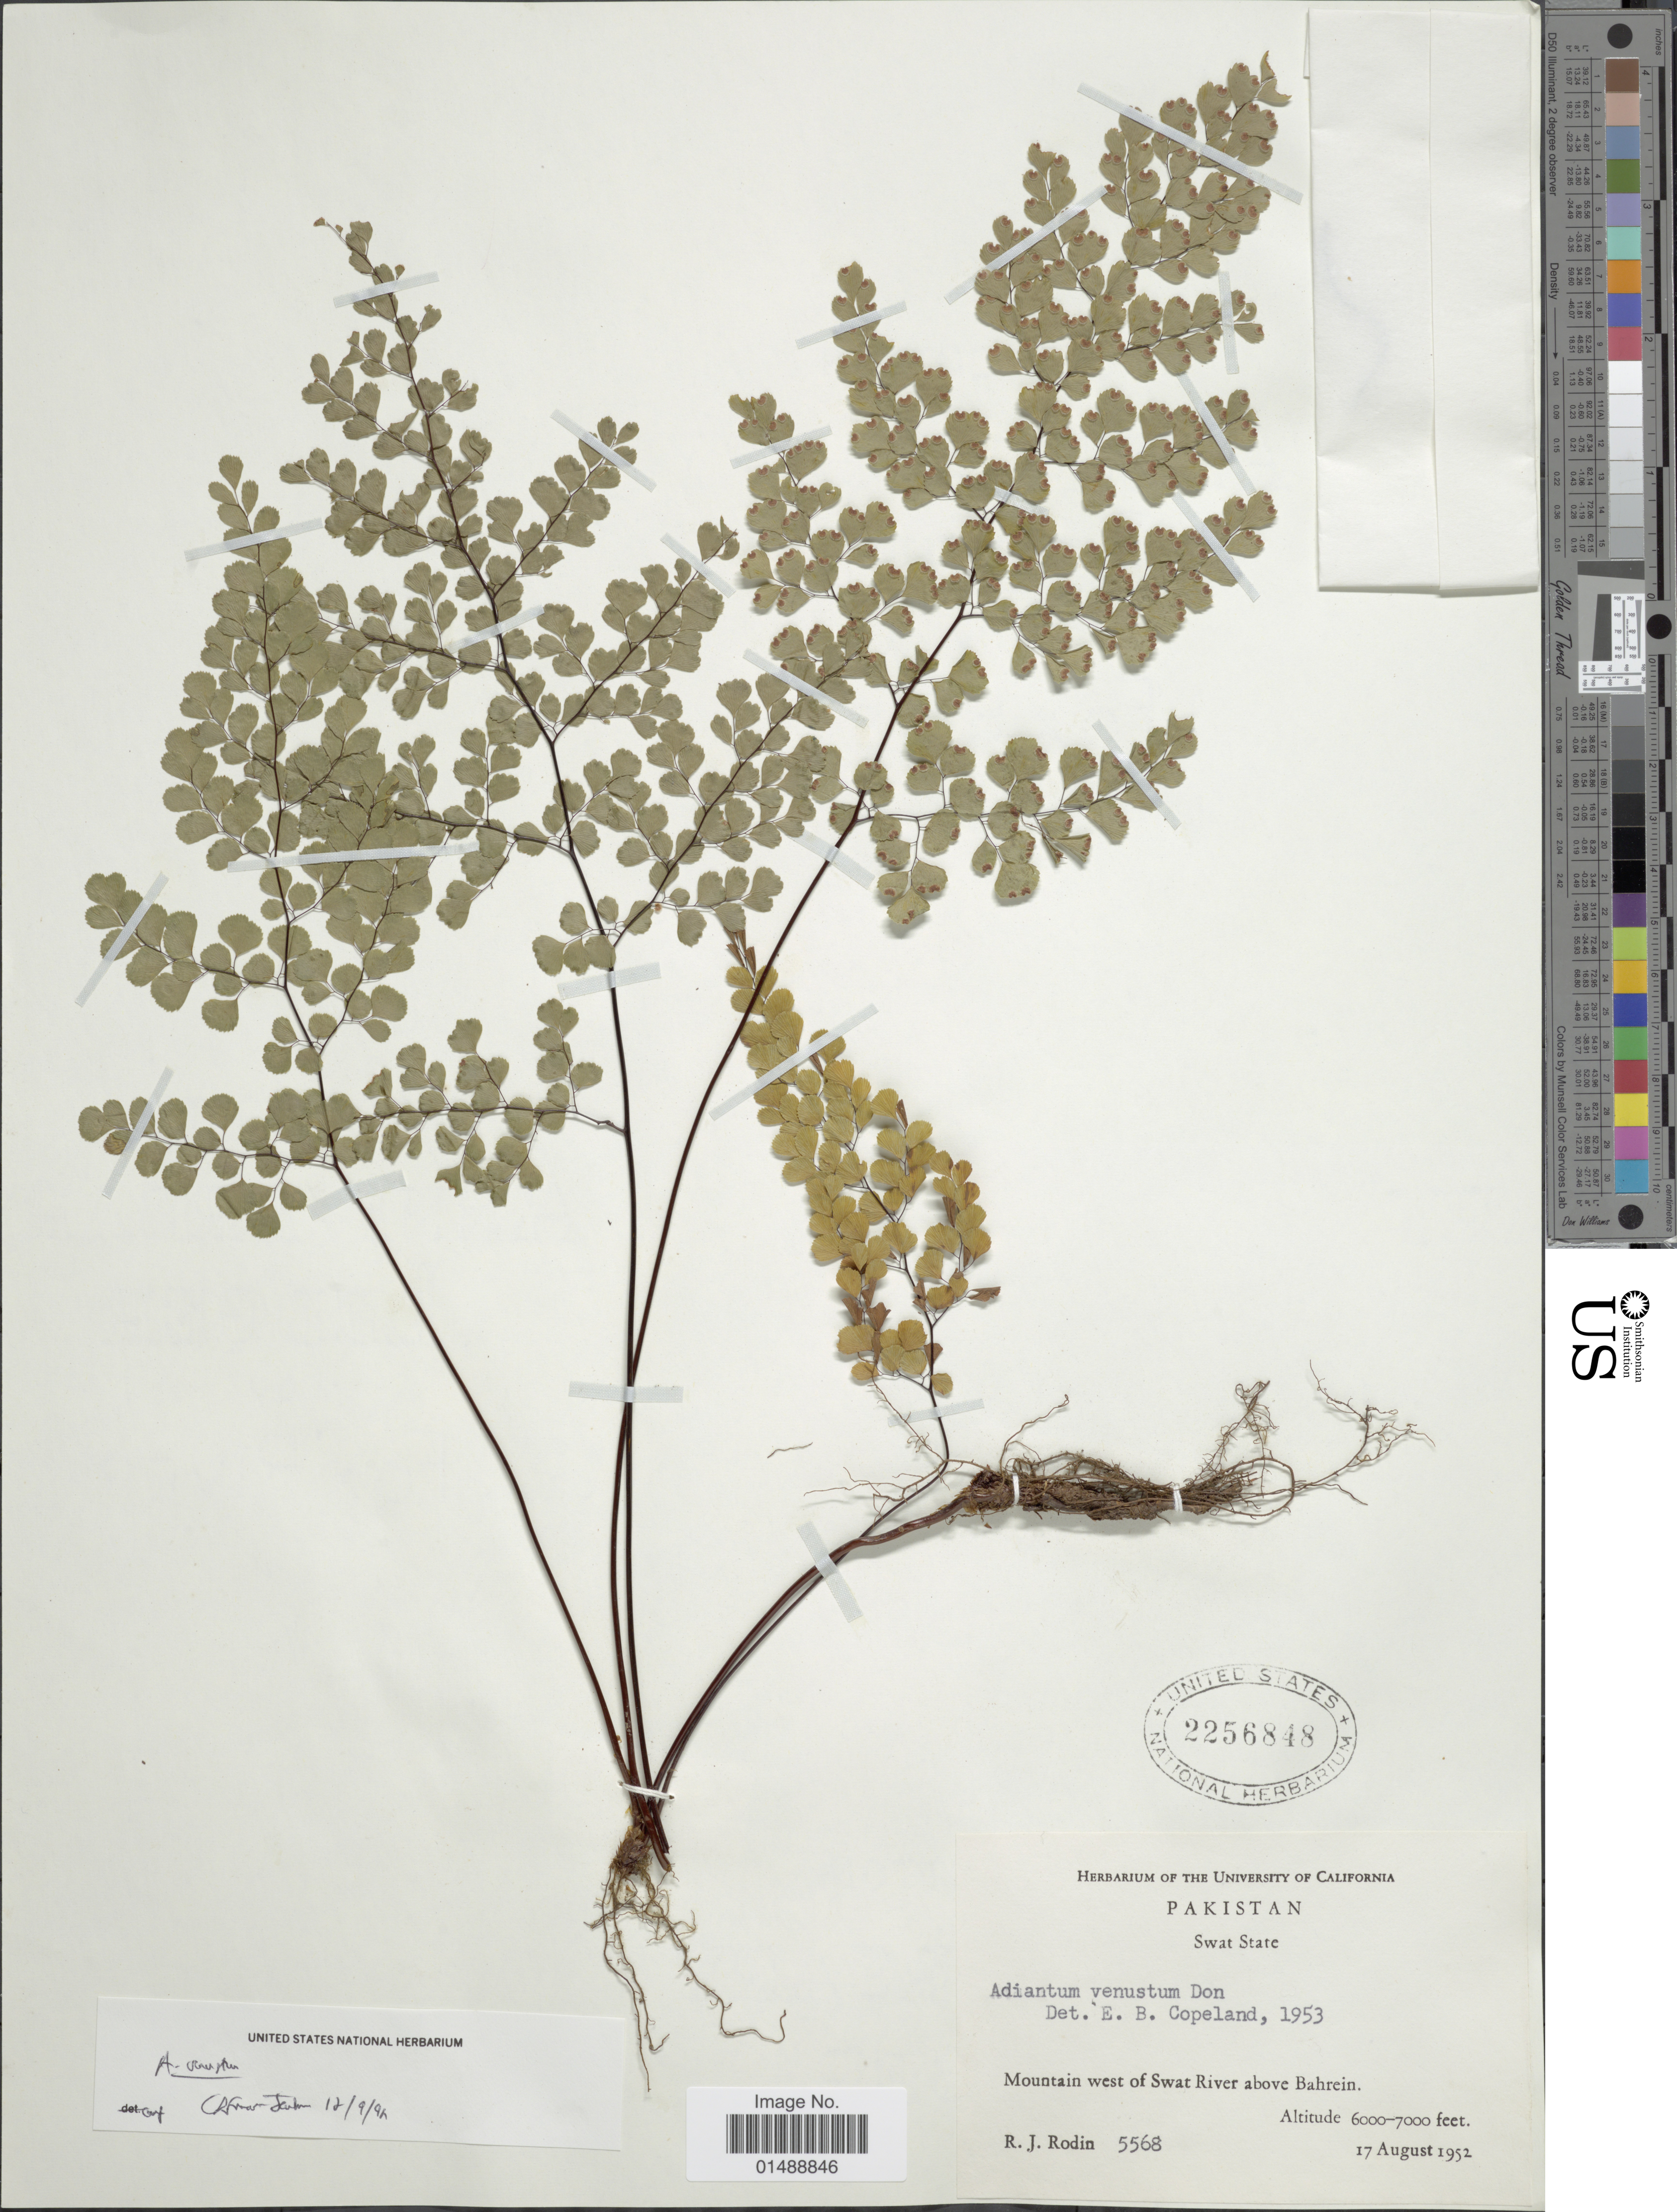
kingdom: Plantae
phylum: Tracheophyta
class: Polypodiopsida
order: Polypodiales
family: Pteridaceae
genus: Adiantum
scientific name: Adiantum venustum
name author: D. Don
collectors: R. J. Rodin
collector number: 5568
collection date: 1952-08-17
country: Pakistan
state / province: Khyber Pakhtunkhwa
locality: Swat State, Mountain west of Swat River above Bahrein.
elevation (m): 1829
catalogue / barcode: US 2256848